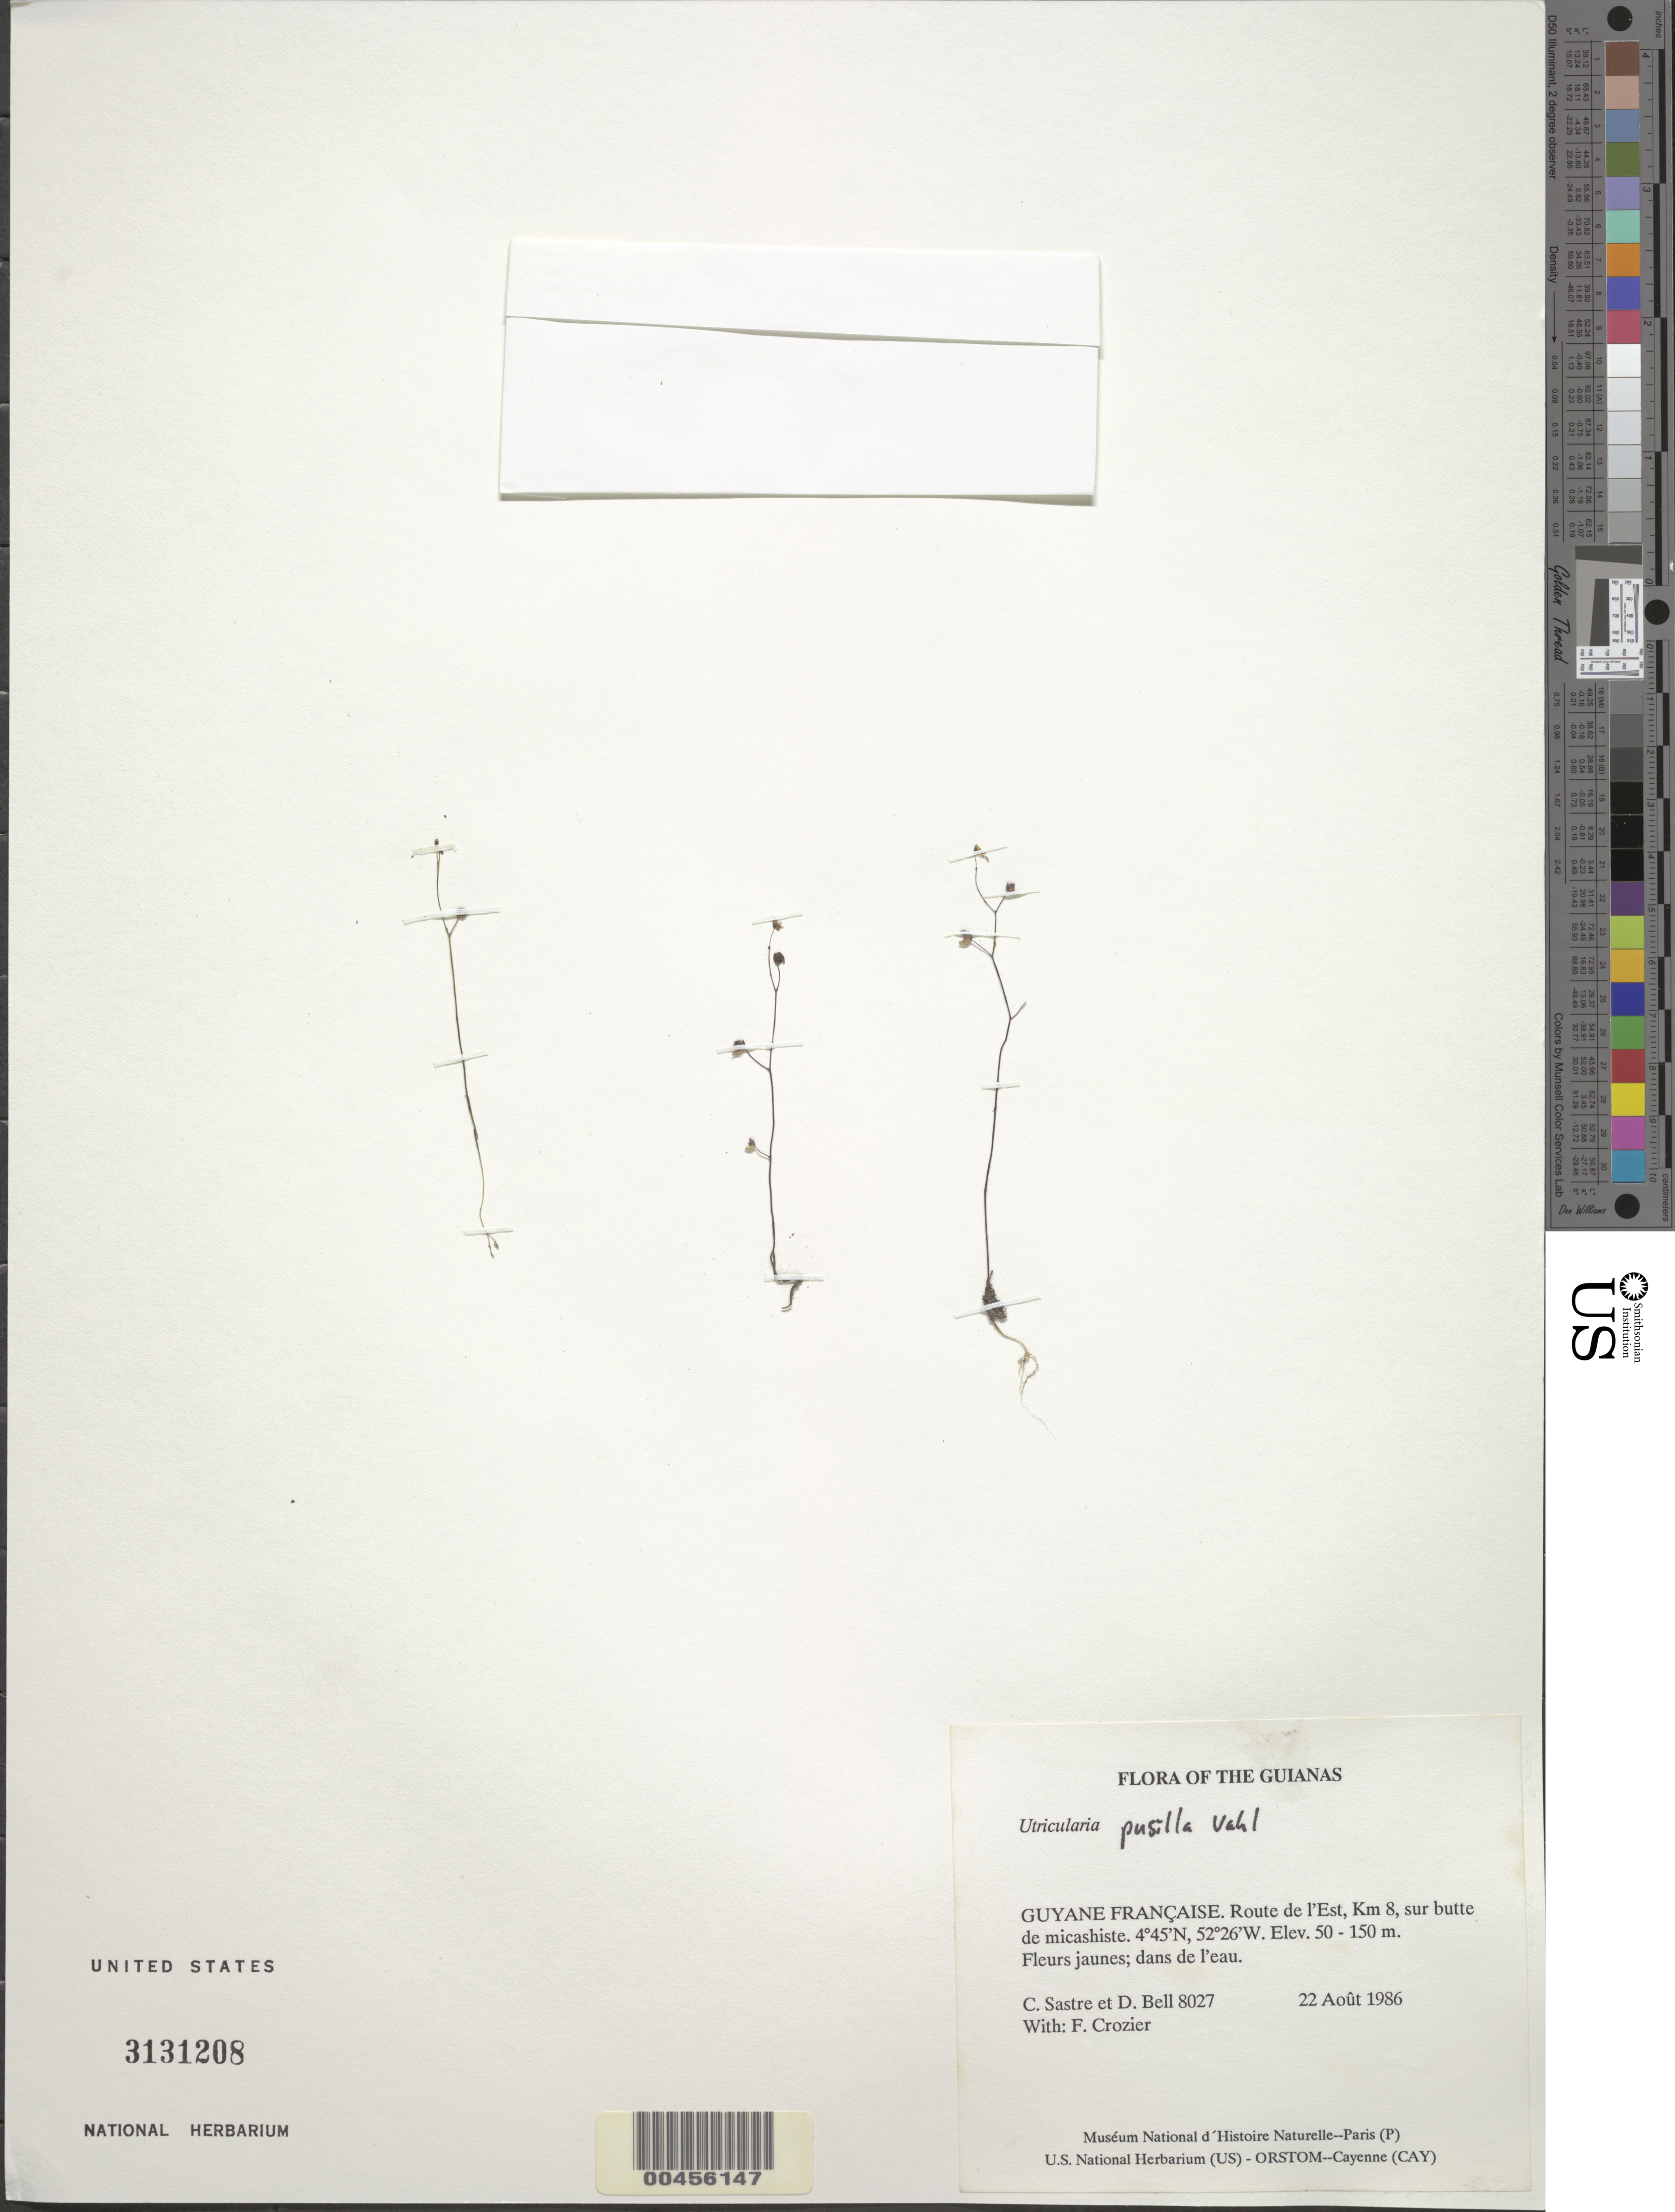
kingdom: Plantae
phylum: Tracheophyta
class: Magnoliopsida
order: Lamiales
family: Lentibulariaceae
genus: Utricularia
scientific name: Utricularia pusilla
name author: Vahl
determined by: Taylor, Charlotte M.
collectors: C. H. L. Sastre, D. A. Bell & F. Crozier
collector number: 8027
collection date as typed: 22 August 1986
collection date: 1986-08-22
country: French Guiana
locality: Route de l'Est, Km 8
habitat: sur butte de micashiste (on a mica-schiste knoll)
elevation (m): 50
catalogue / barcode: US 3131208